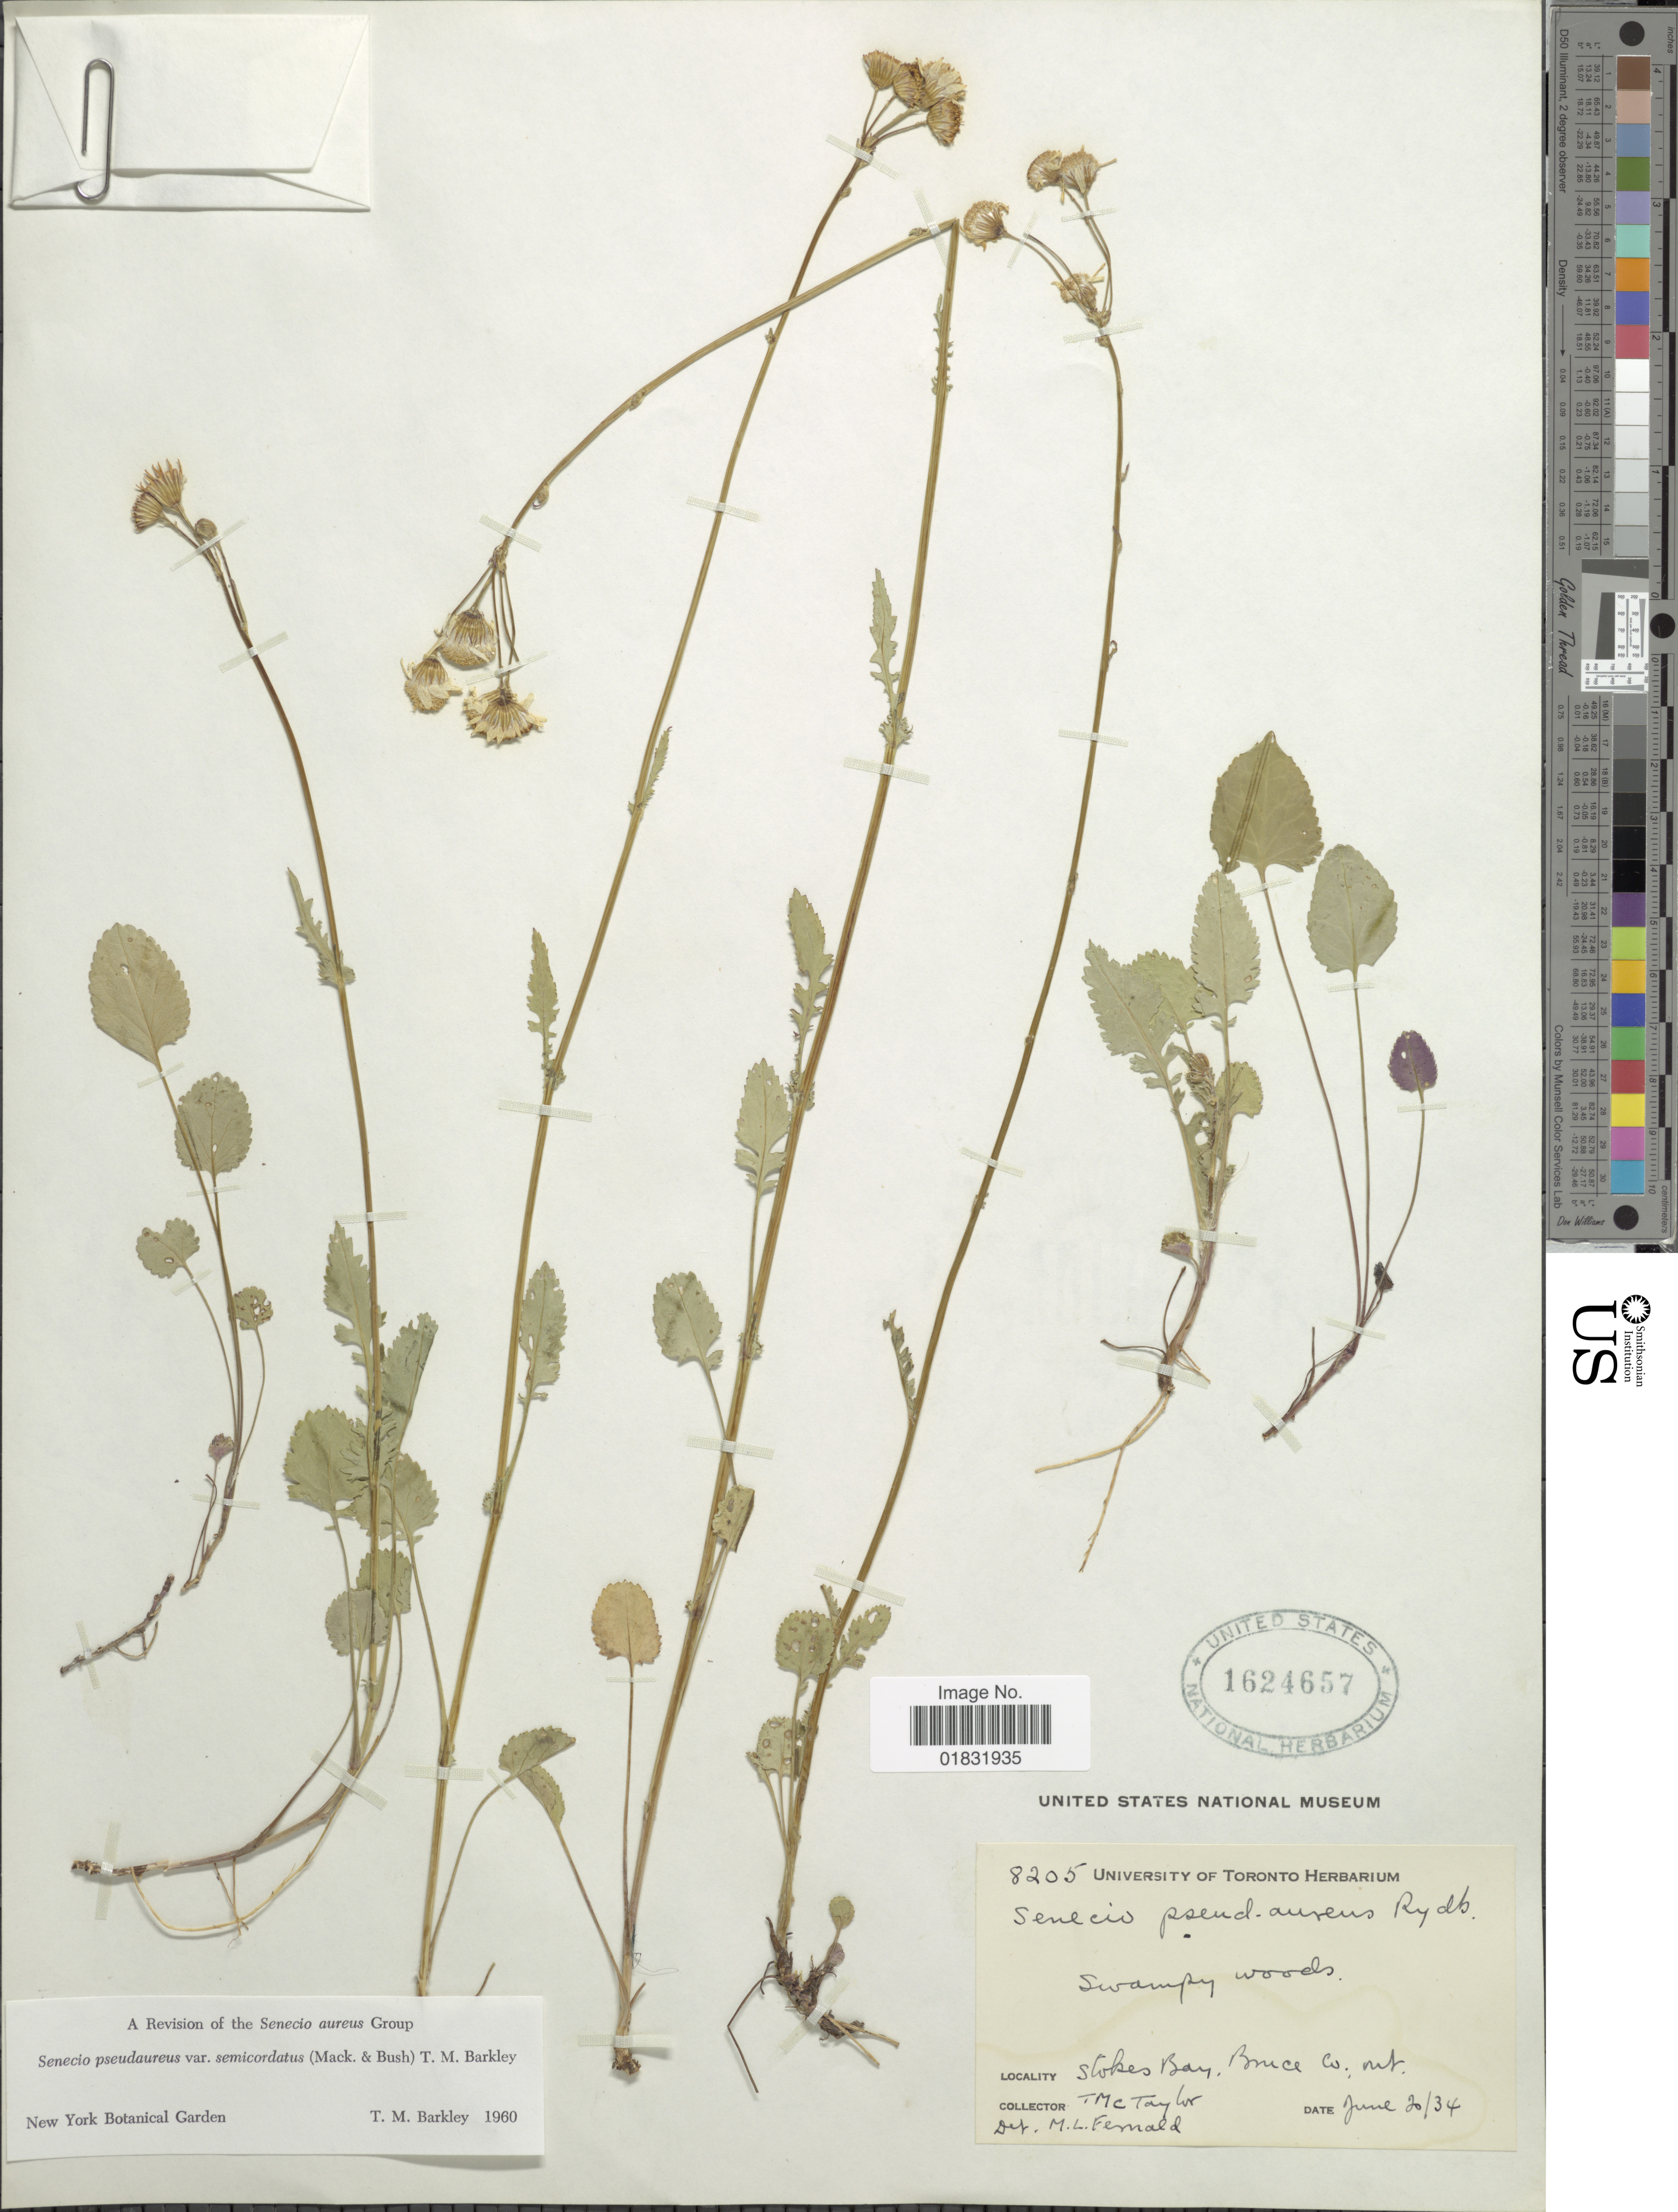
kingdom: Plantae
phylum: Tracheophyta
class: Magnoliopsida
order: Asterales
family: Asteraceae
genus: Packera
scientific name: Packera pseudaurea var. semicordata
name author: (Mack. & Bush) Trock & T.M. Barkley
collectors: T. M. C. Taylor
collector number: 8205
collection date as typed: Transcribed d/m/y: 20/6/34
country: Canada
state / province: Ontario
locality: Swampy woods, stkes Bay, Bruce Co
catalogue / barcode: US 1624657